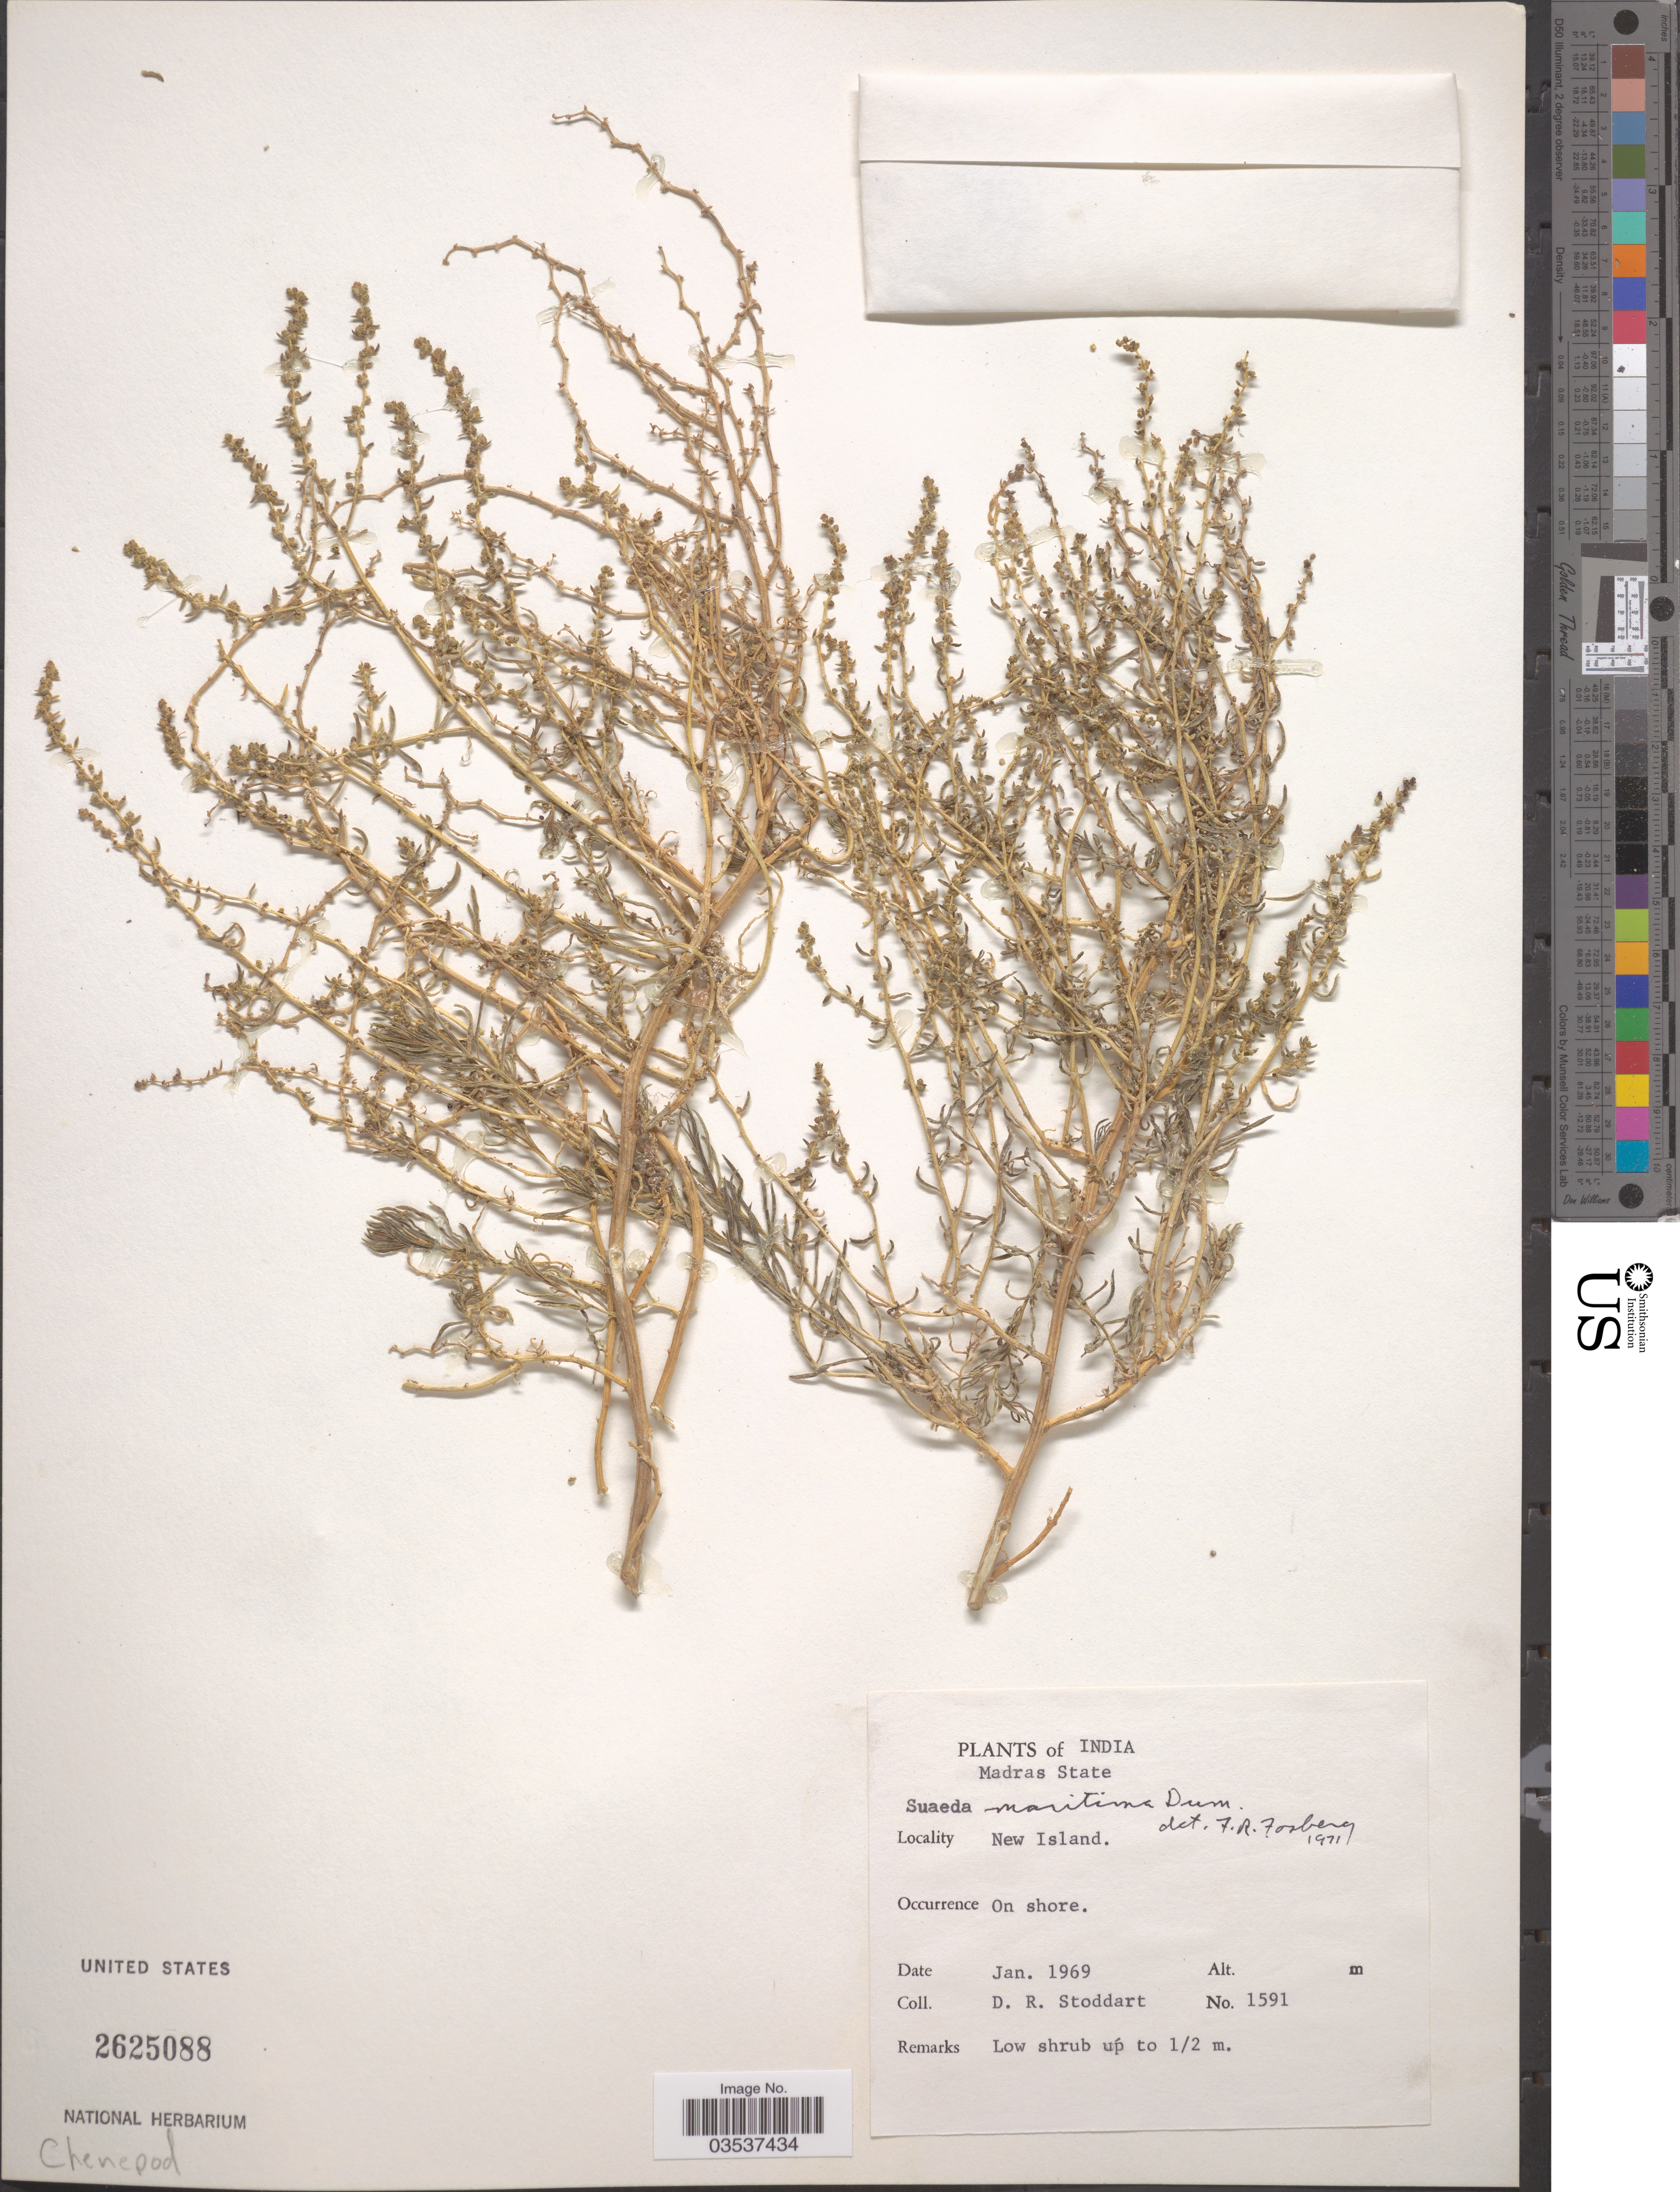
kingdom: Plantae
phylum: Tracheophyta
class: Magnoliopsida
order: Caryophyllales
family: Amaranthaceae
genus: Suaeda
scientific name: Suaeda maritima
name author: (L.) Dumort.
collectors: D. R. Stoddart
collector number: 1591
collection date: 1969-01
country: India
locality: Madras State. New Island. On shore.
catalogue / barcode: US 2625088